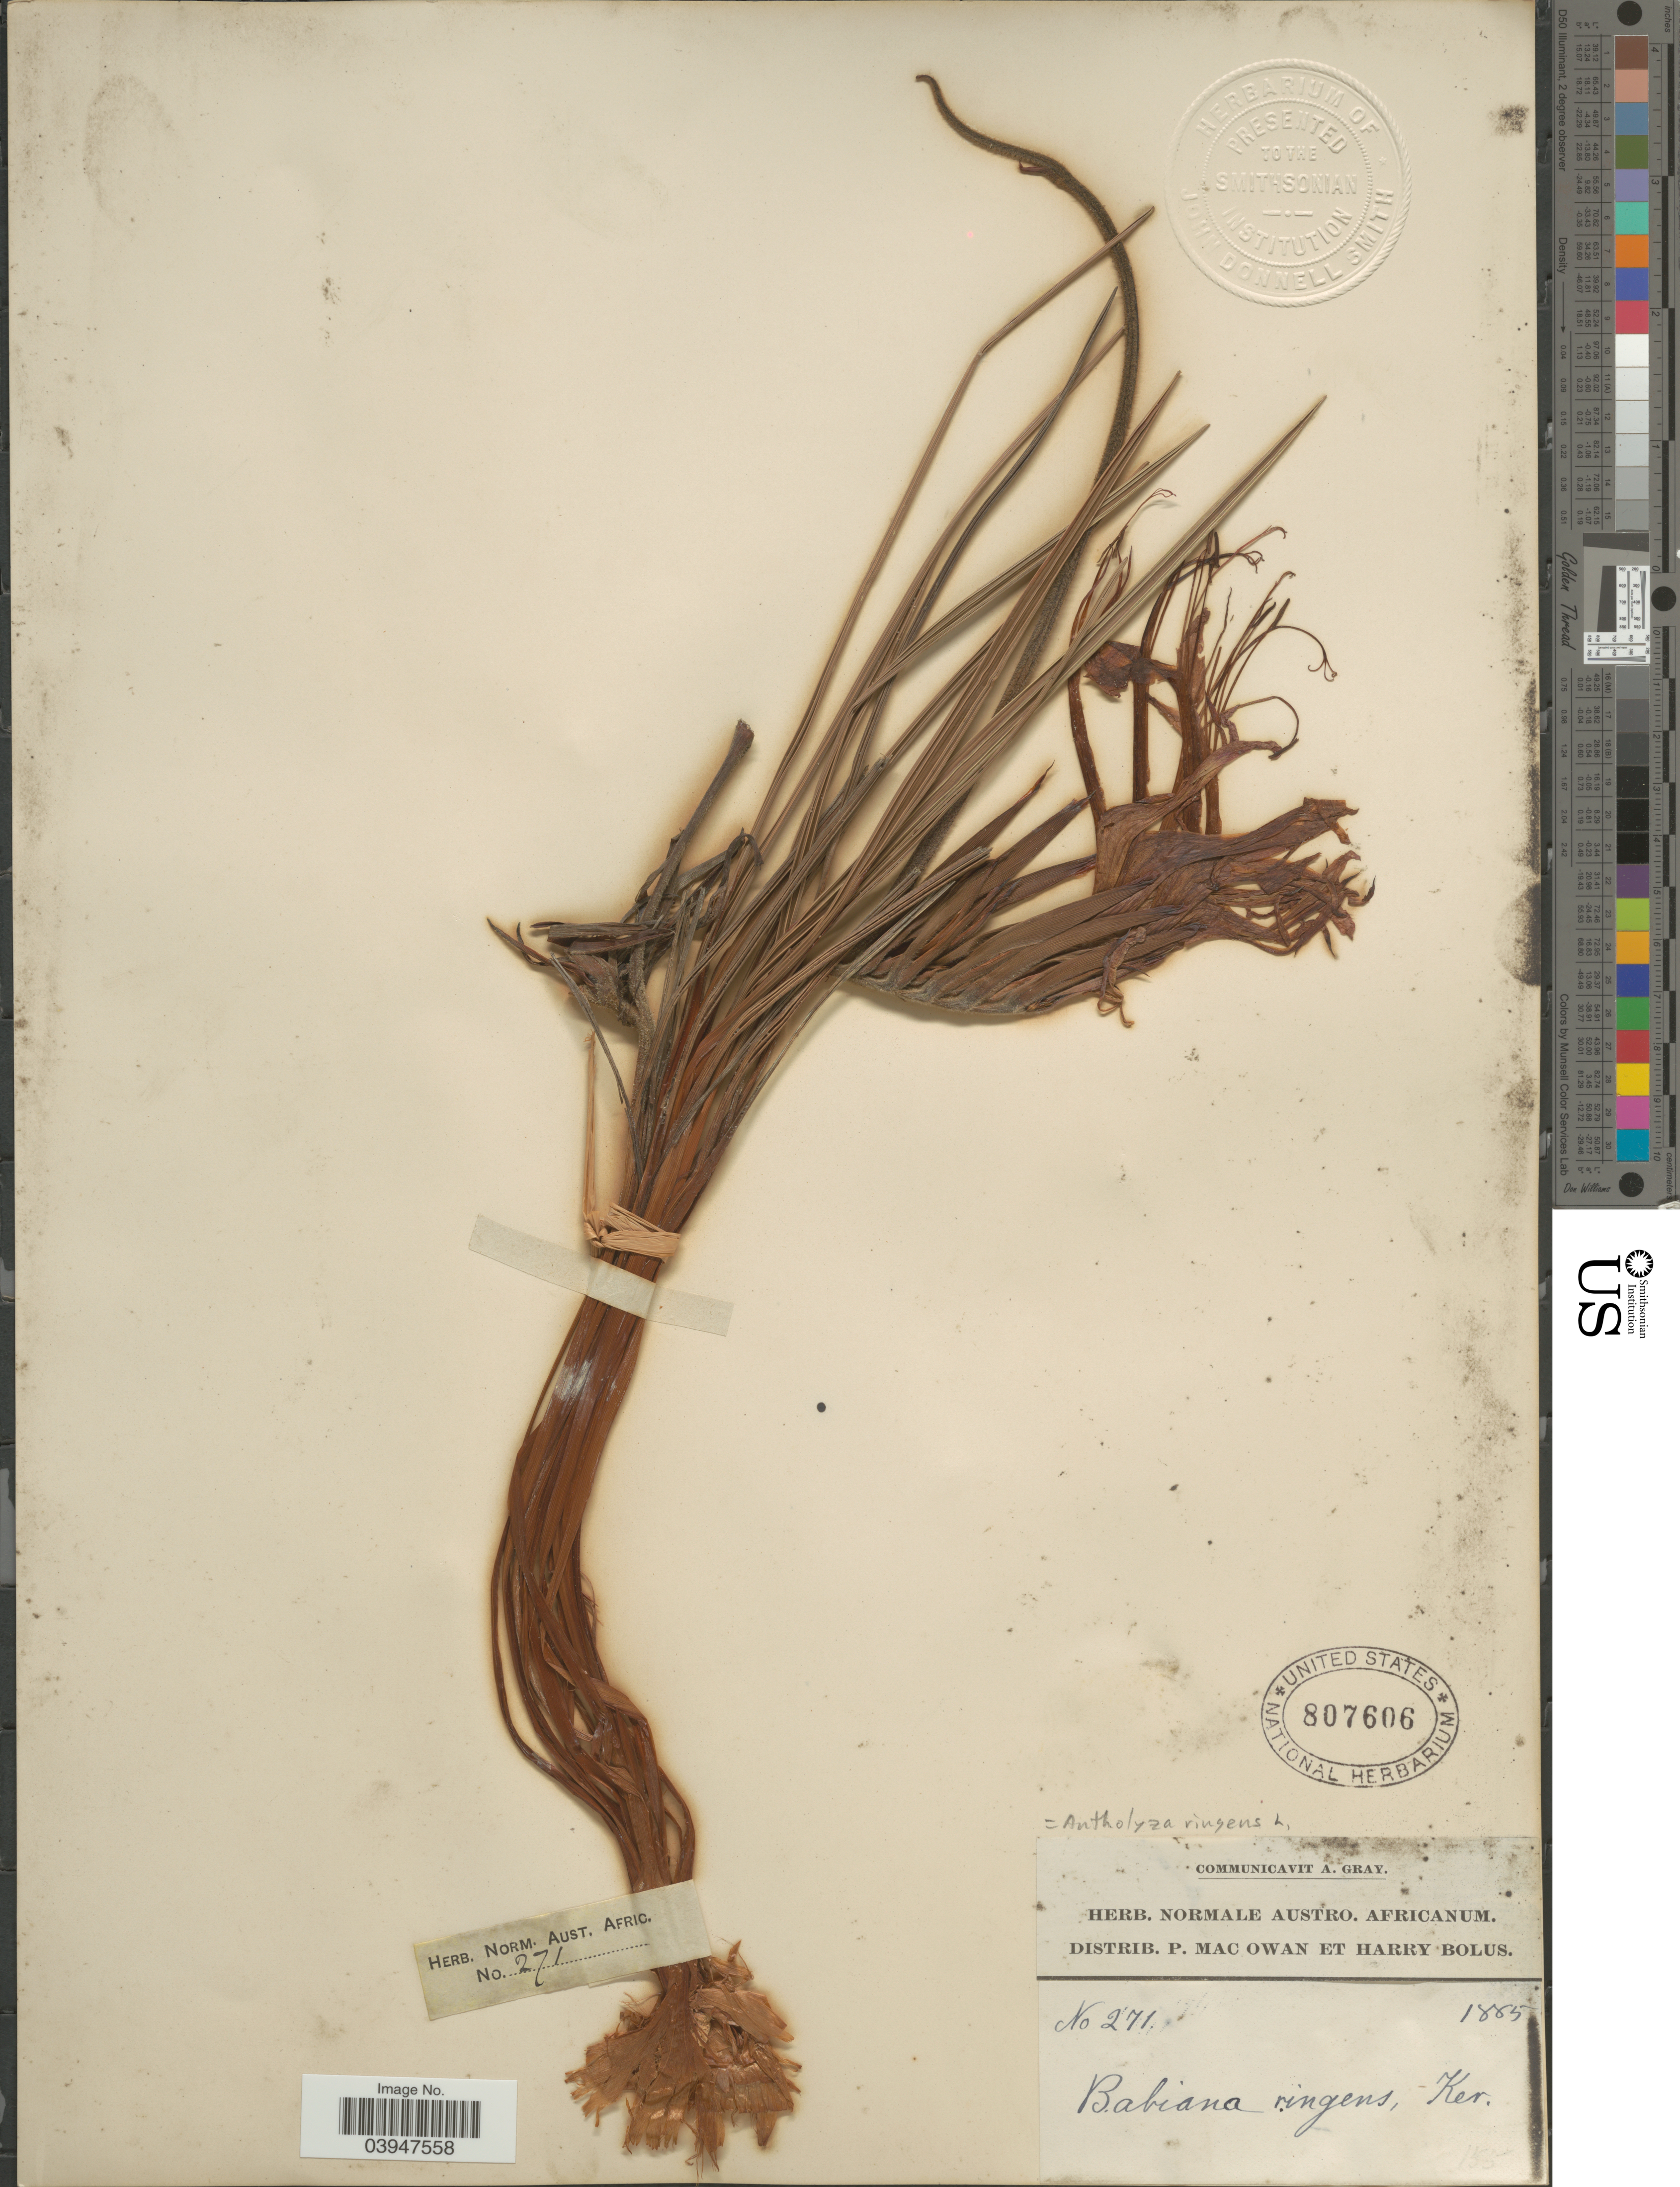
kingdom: Plantae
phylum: Tracheophyta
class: Liliopsida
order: Asparagales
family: Iridaceae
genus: Babiana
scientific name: Babiana ringens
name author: Ker Gawl.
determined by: Strong, Mark T., (BOT), Smithsonian Institution - National Museum of Natural History (UNITED STATES)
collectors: P. MacOwan & H. Bolus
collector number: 271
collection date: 1885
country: South Africa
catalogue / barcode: US 807606